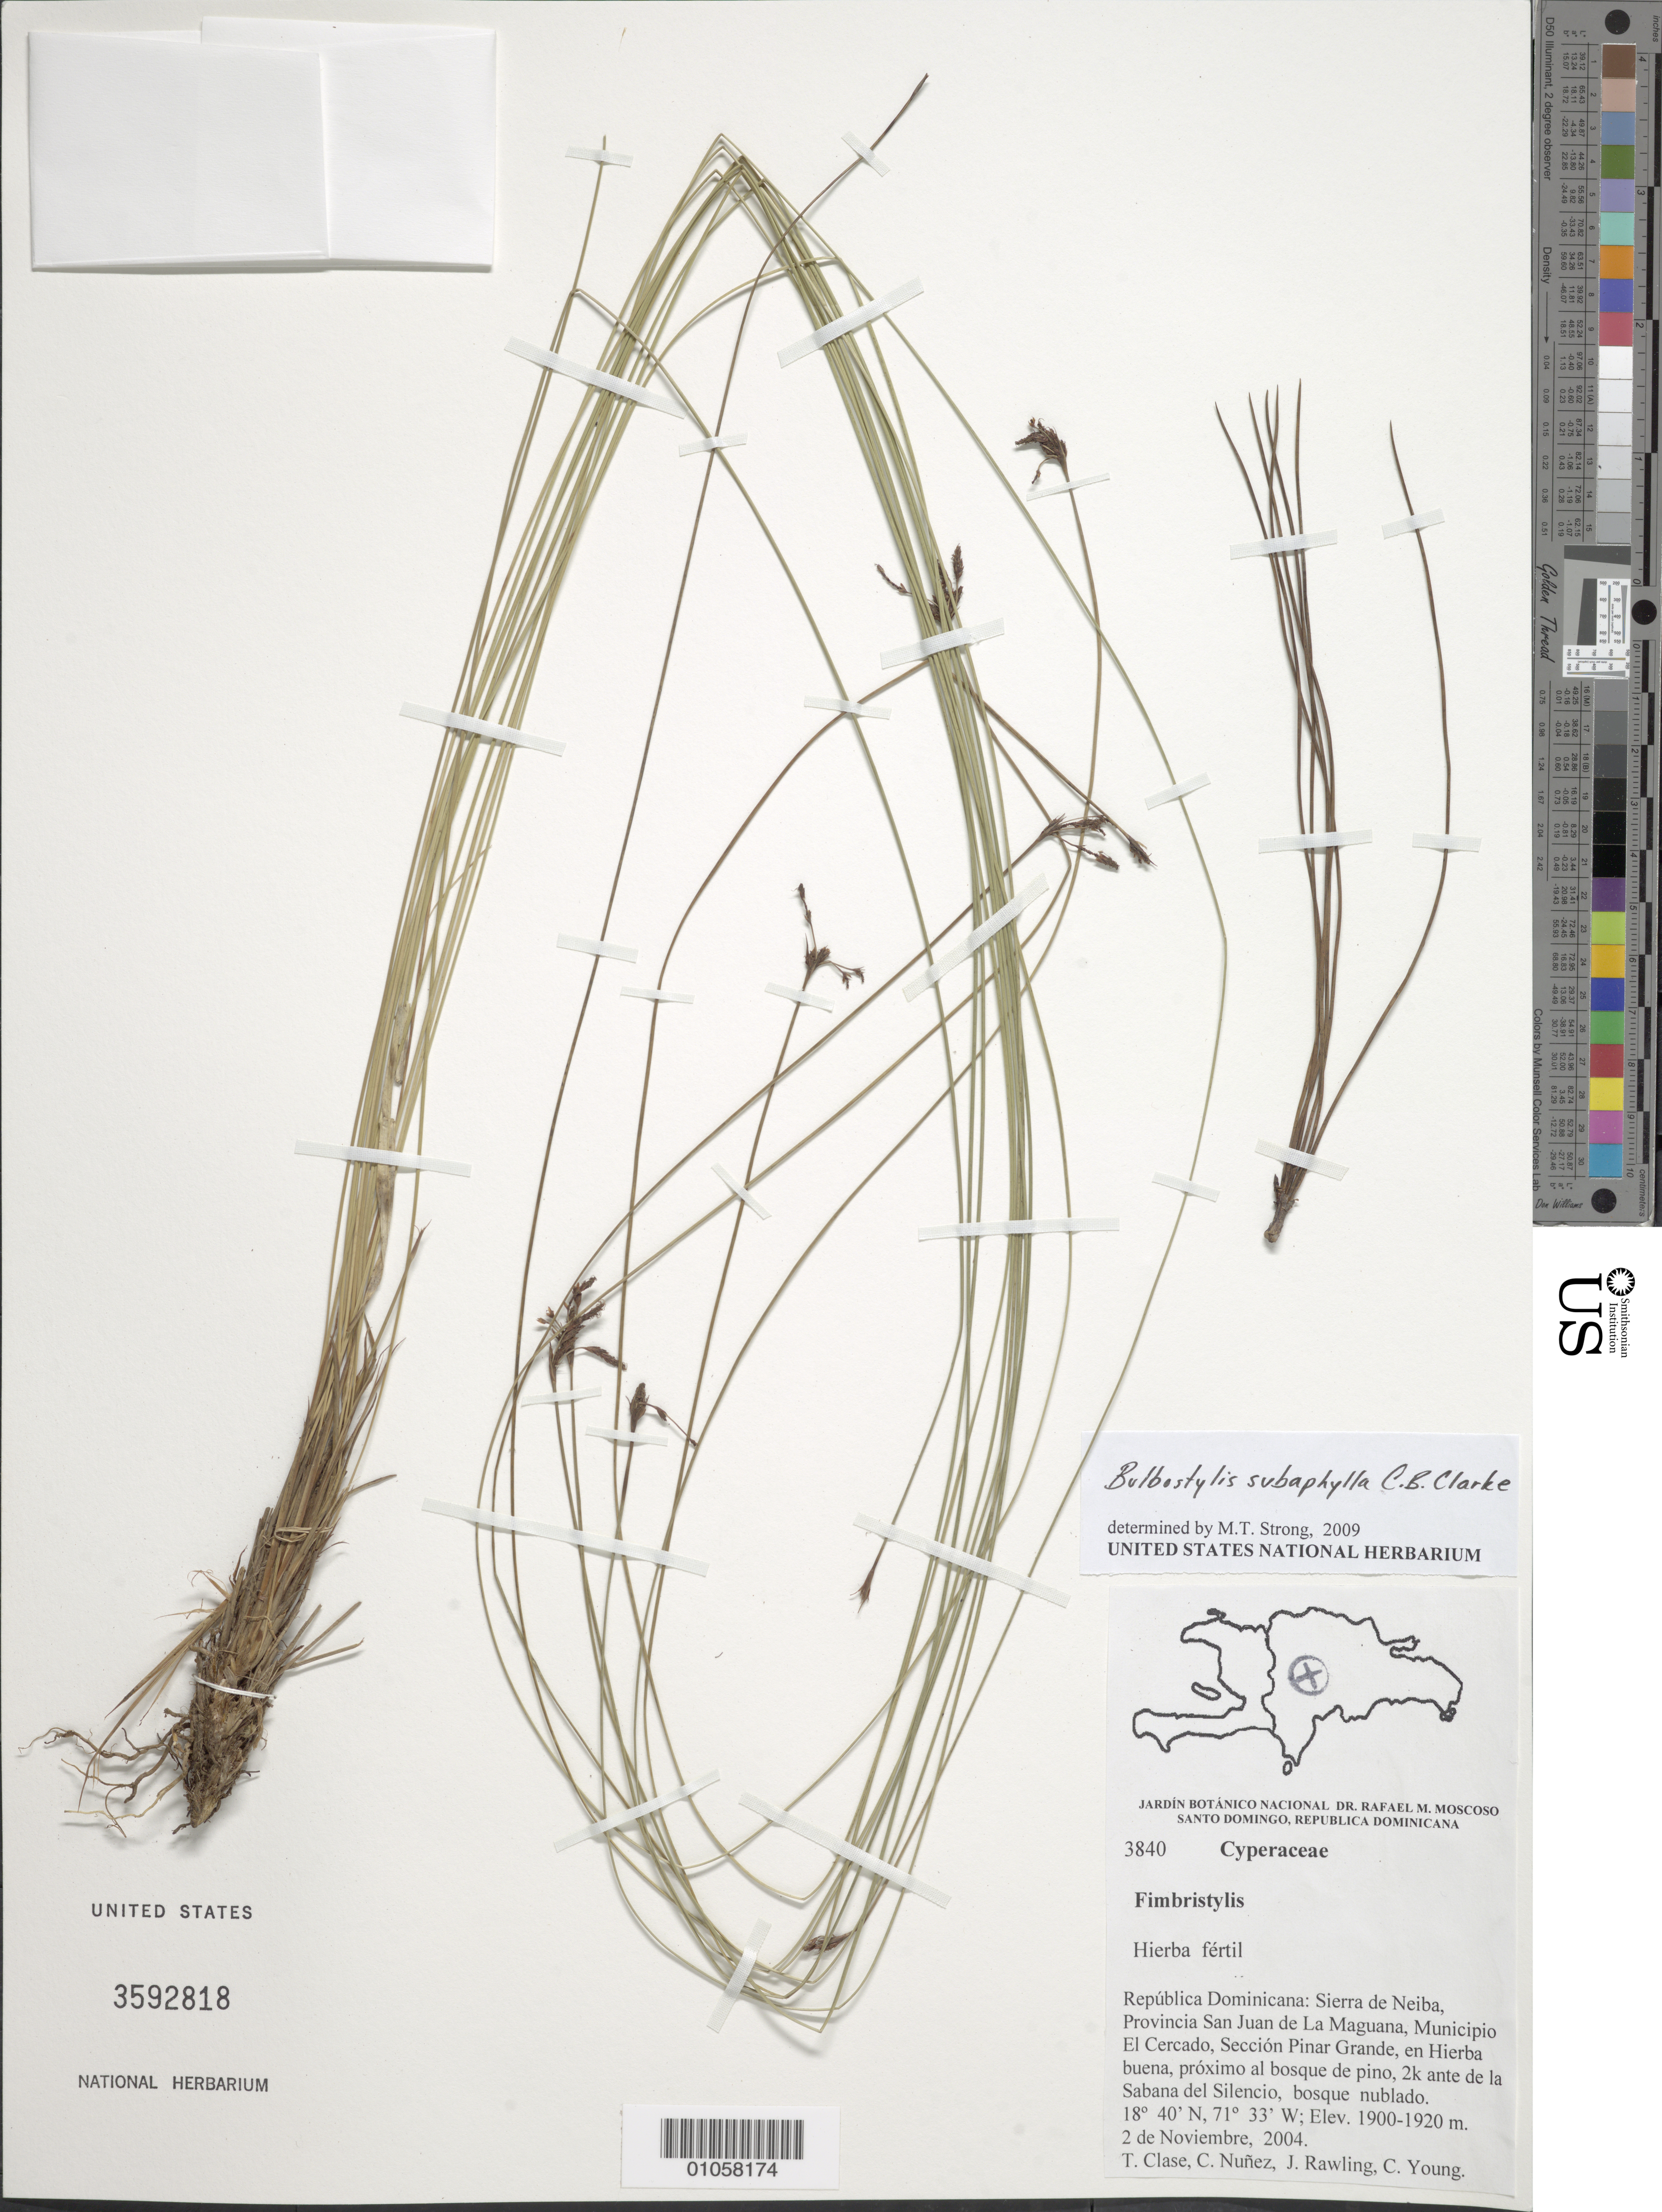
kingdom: Plantae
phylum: Tracheophyta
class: Liliopsida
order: Poales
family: Cyperaceae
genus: Bulbostylis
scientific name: Bulbostylis subaphylla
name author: C.B. Clarke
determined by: Strong, M. T., (US), Smithsonian Institution - National Museum of Natural History (UNITED STATES)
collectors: T. Clase, C. Nunez, J. Rawling & C. Young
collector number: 3840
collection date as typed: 02 Nov 2004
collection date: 2004-11-02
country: Dominican Republic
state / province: San Juan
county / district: San Juan de la Maguana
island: Hispaniola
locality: Municipio El Cercado, Sección Pinar Grande, en Yerba buena, próximo al bosque de pino 2 k ante de la Sabana del Silencio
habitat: Bosque nublado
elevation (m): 1900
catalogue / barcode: US 3592818